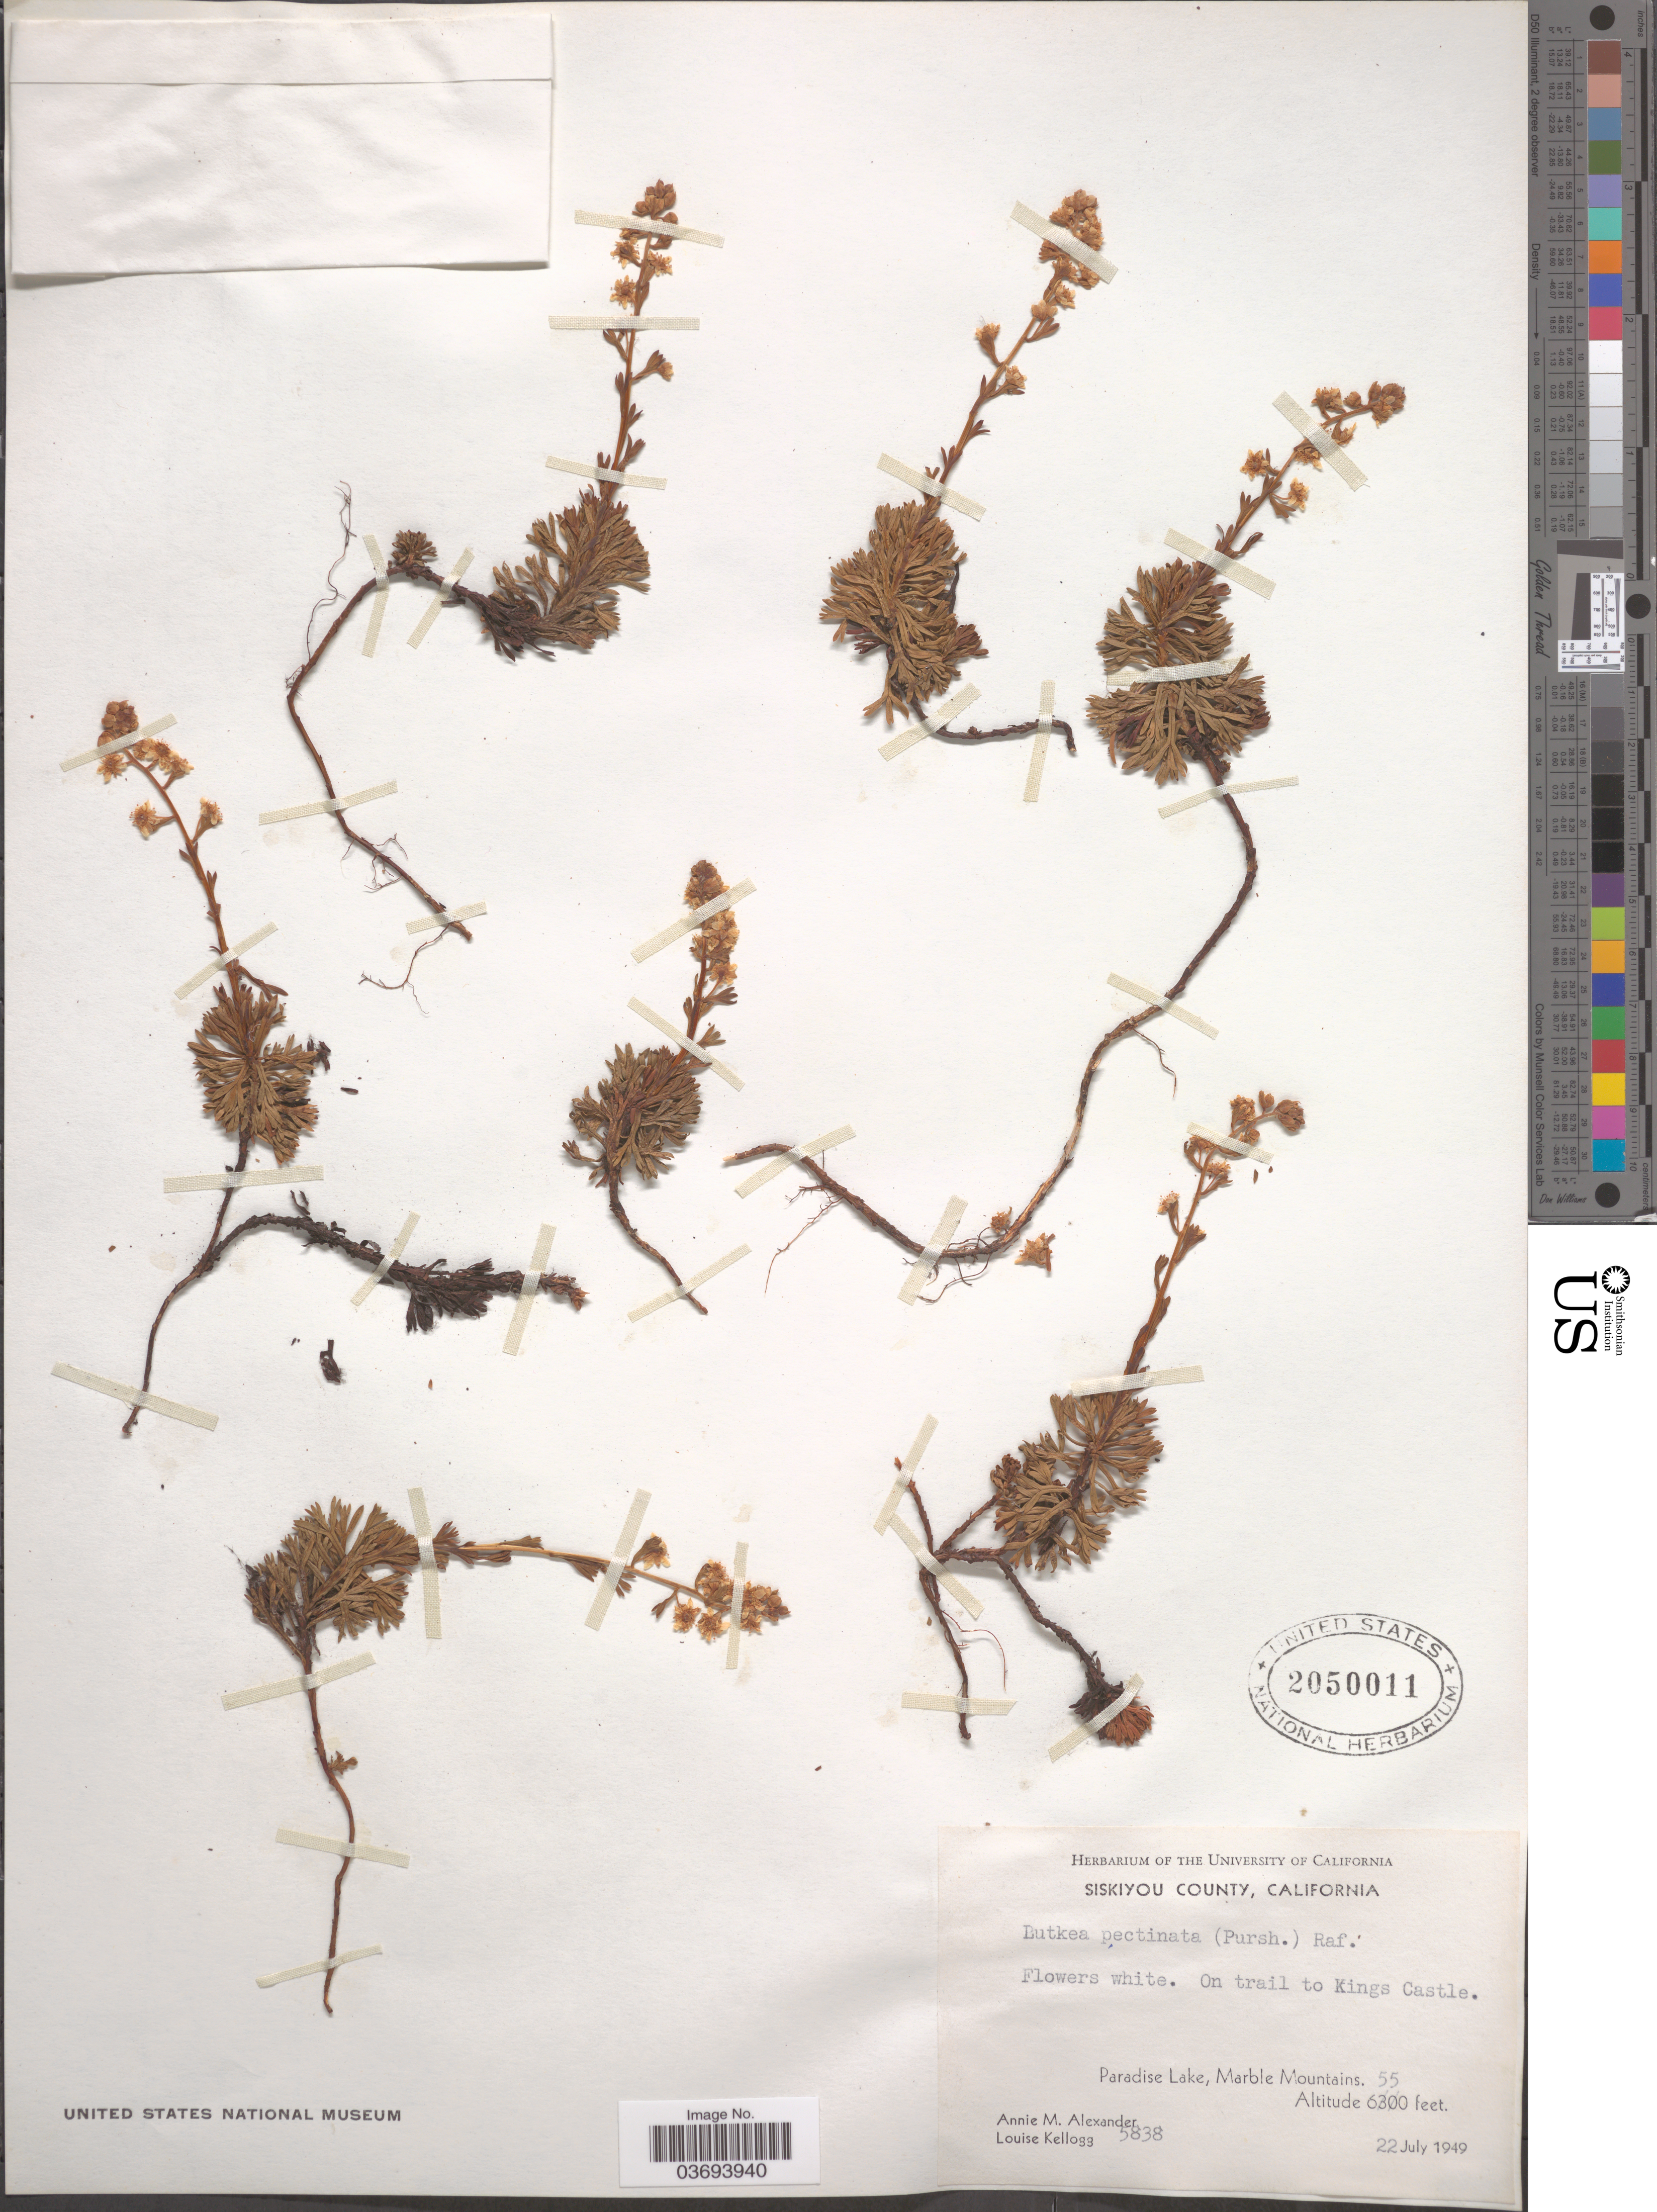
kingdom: Plantae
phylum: Tracheophyta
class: Magnoliopsida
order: Rosales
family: Rosaceae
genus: Luetkea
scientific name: Luetkea pectinata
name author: (Pursh) Kuntze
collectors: A. M. Alexander & L. Kellogg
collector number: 5838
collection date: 1949-07-22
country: United States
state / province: California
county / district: Siskiyou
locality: Siskiyou County. On trail to Kings Castle. Paradise Lake, Marble Mountains.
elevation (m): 1996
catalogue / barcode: US 2050011